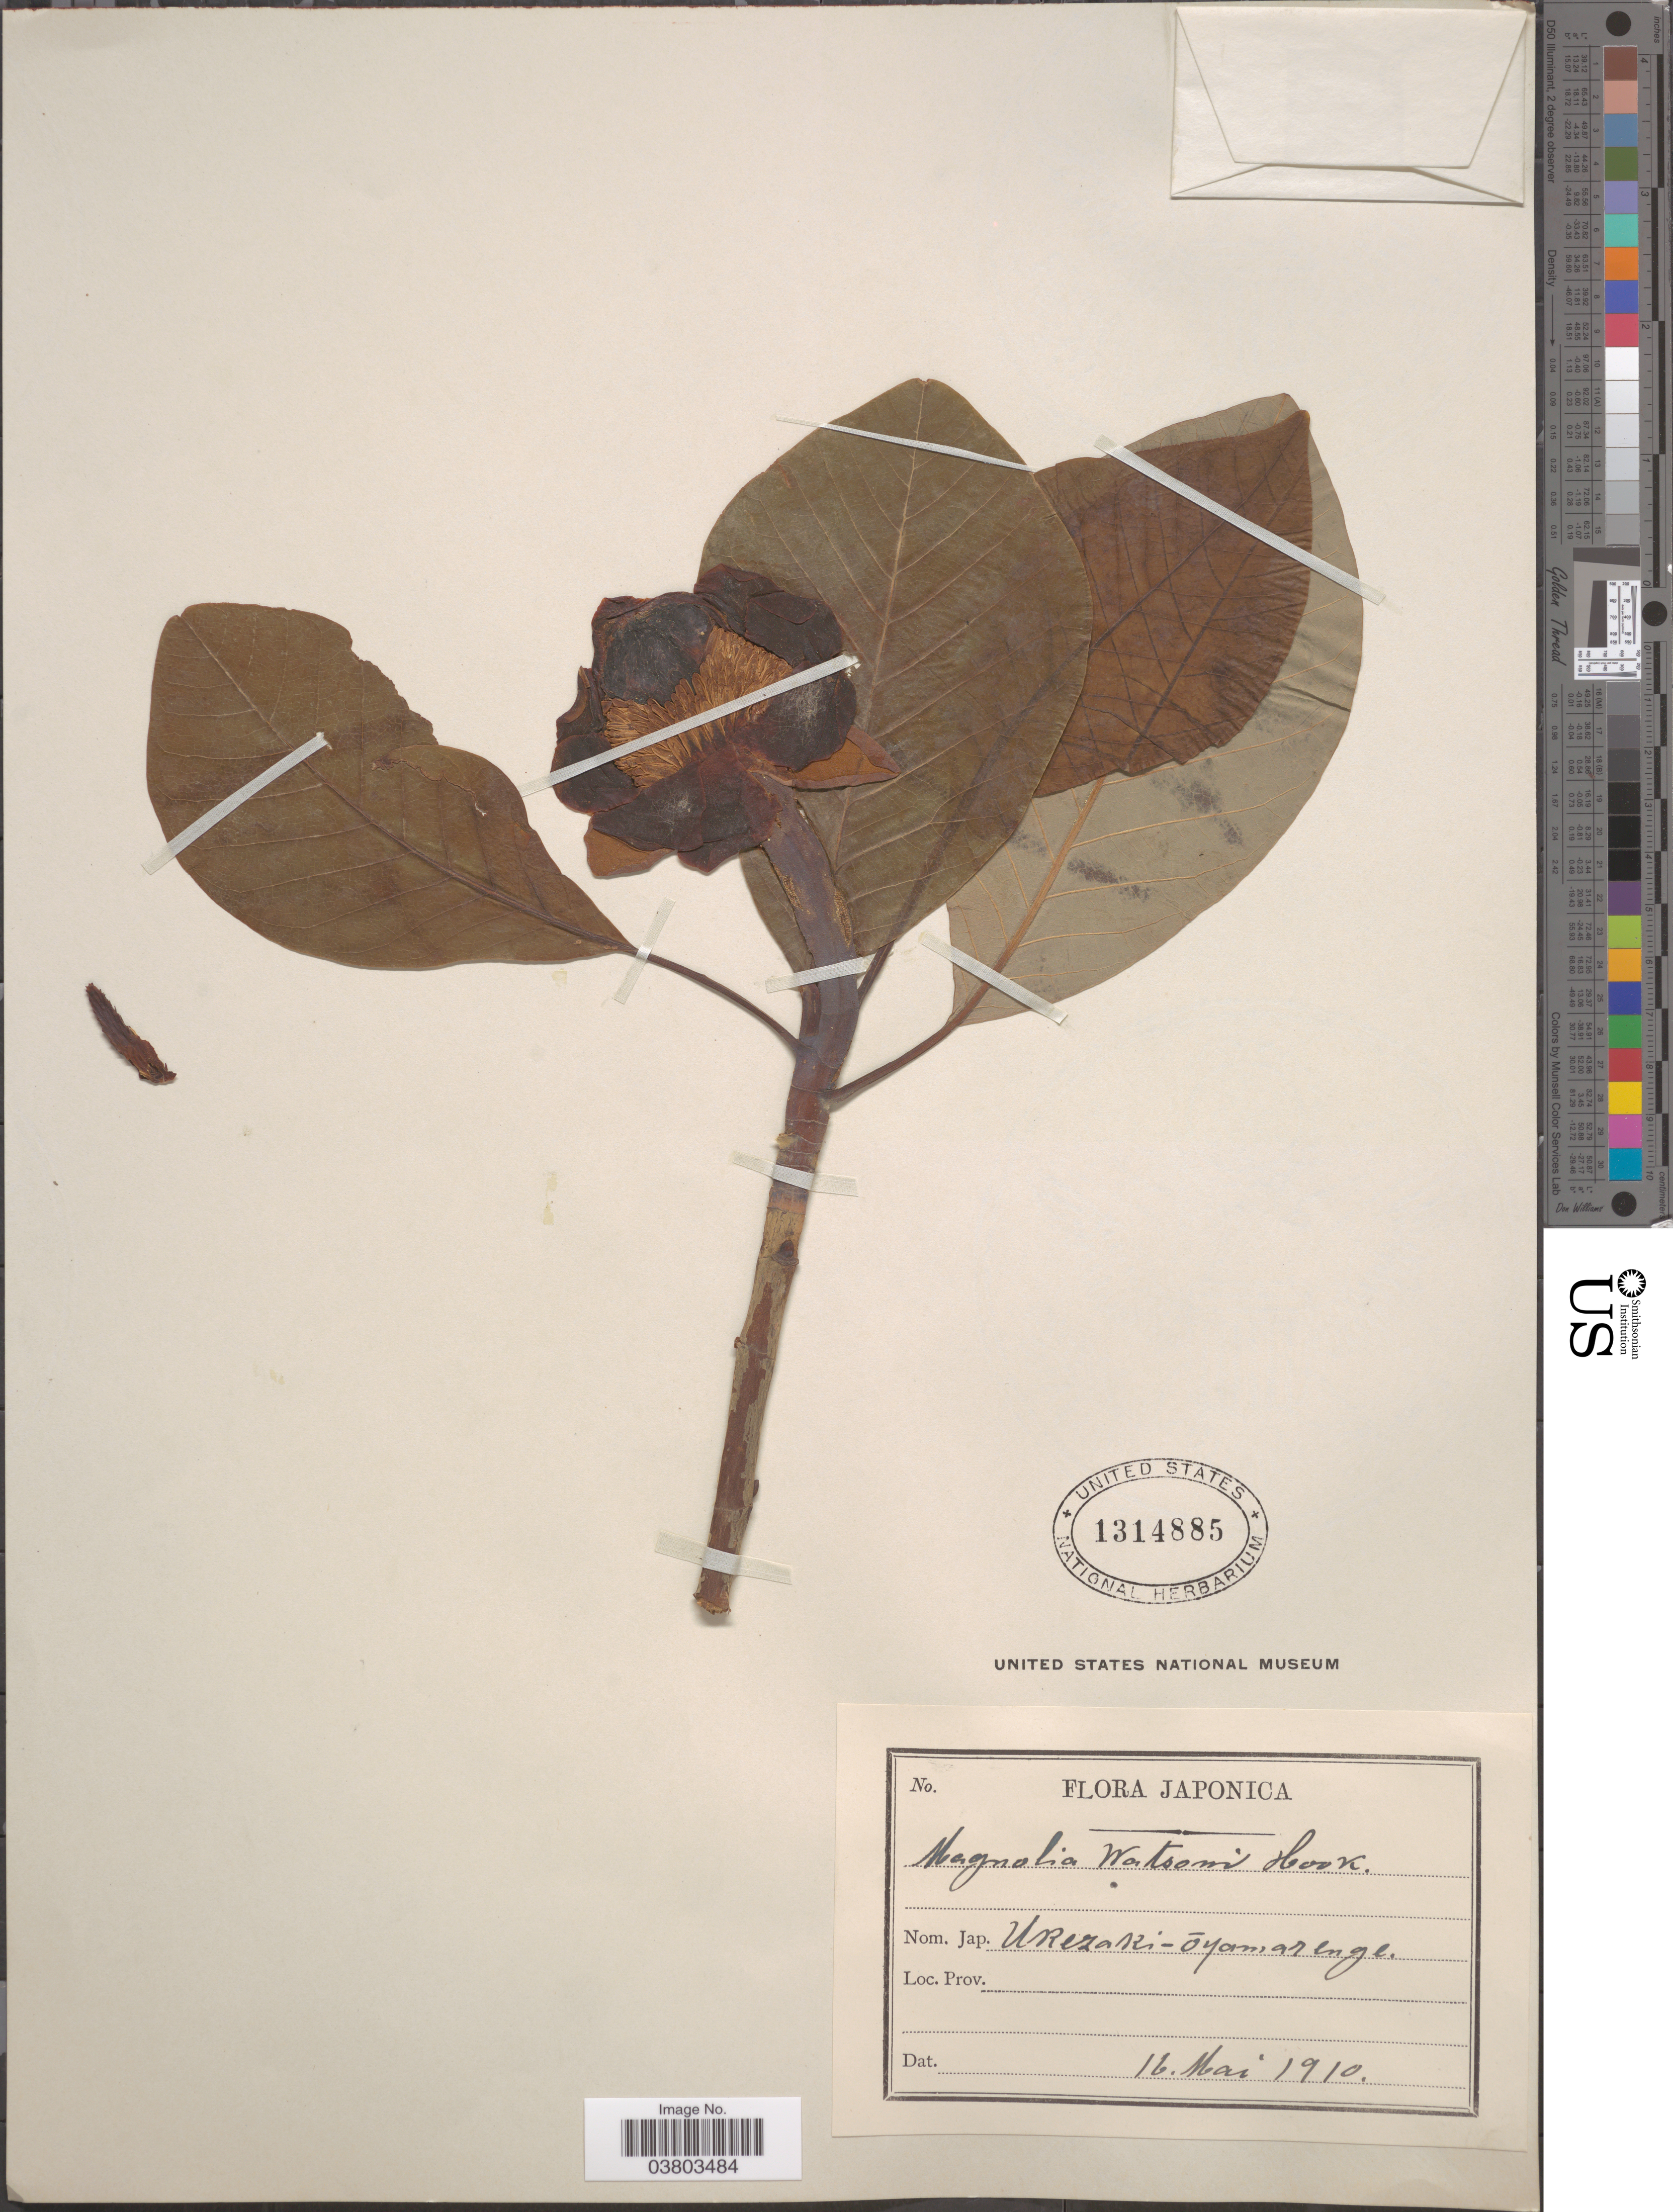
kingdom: Plantae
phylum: Tracheophyta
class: Magnoliopsida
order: Magnoliales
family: Magnoliaceae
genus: Magnolia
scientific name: Magnolia watsonii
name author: Hook. f.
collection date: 1910-05-16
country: Japan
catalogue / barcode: US 1314885